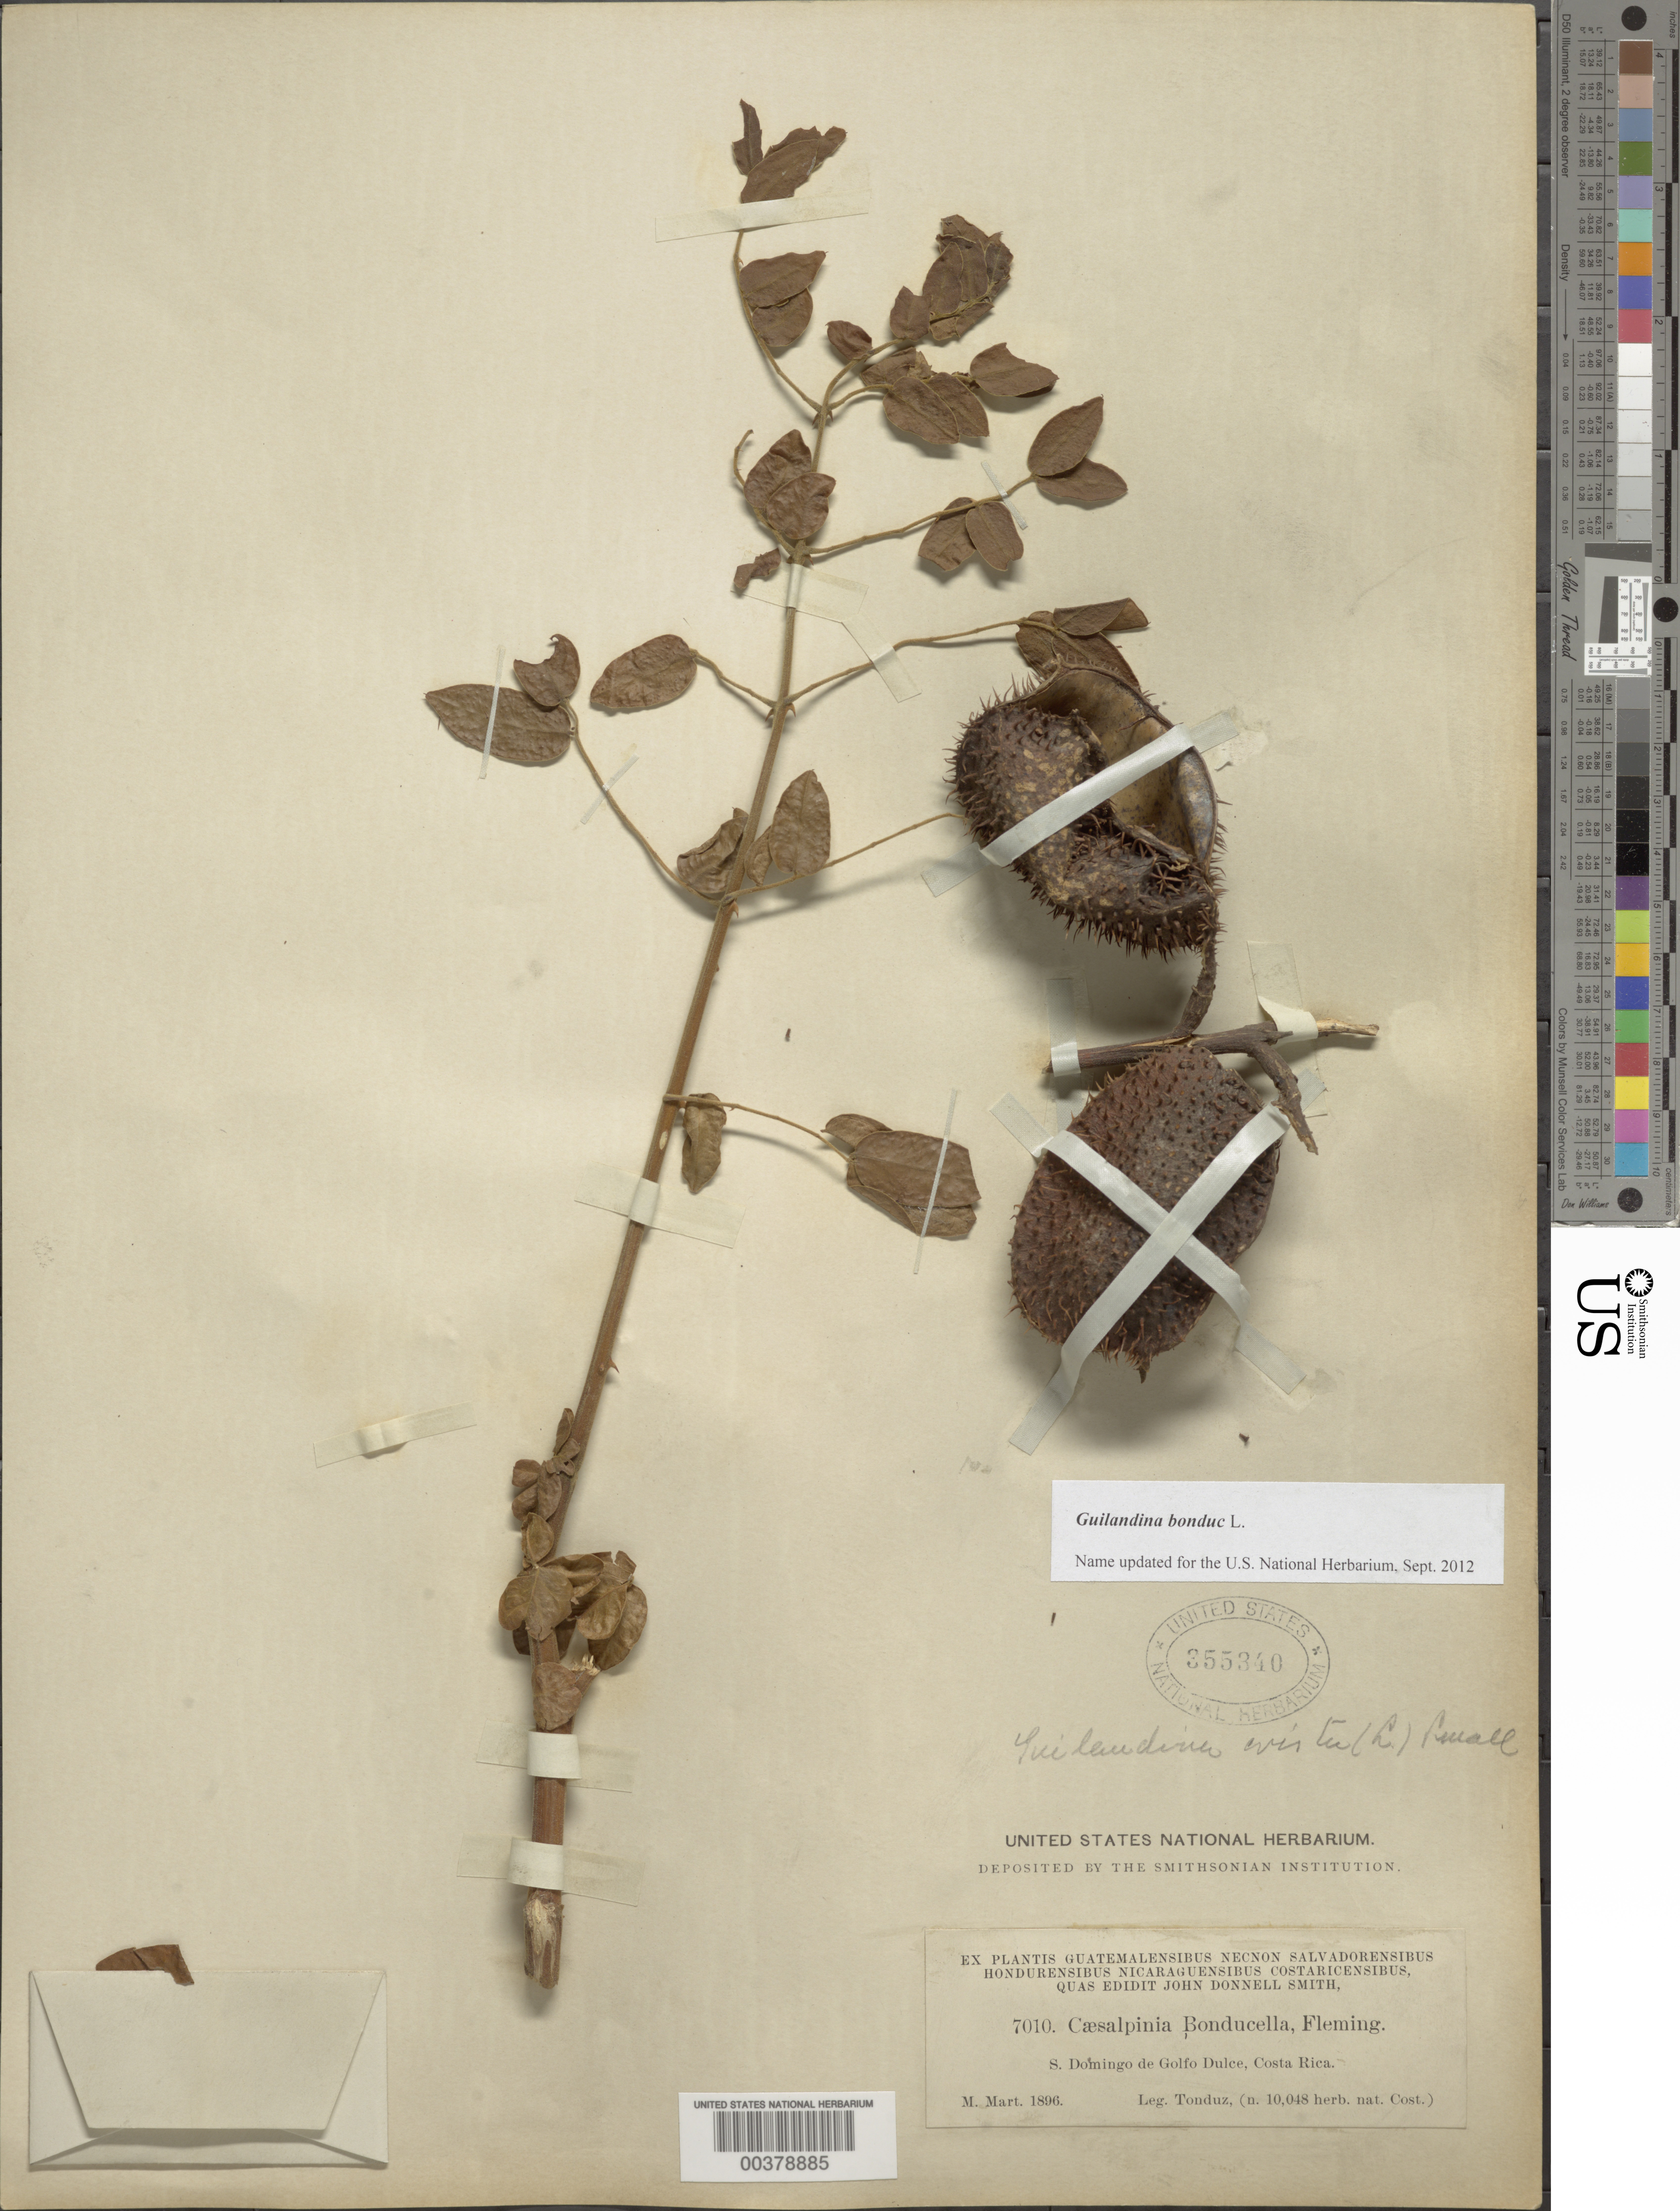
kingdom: Plantae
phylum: Tracheophyta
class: Magnoliopsida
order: Fabales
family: Fabaceae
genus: Guilandina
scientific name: Guilandina bonduc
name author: L.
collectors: A. Tonduz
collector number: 7010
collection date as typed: Mar 1896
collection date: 1896-03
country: Costa Rica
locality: Santo Domingo de Golfo Dulce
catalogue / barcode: US 355340